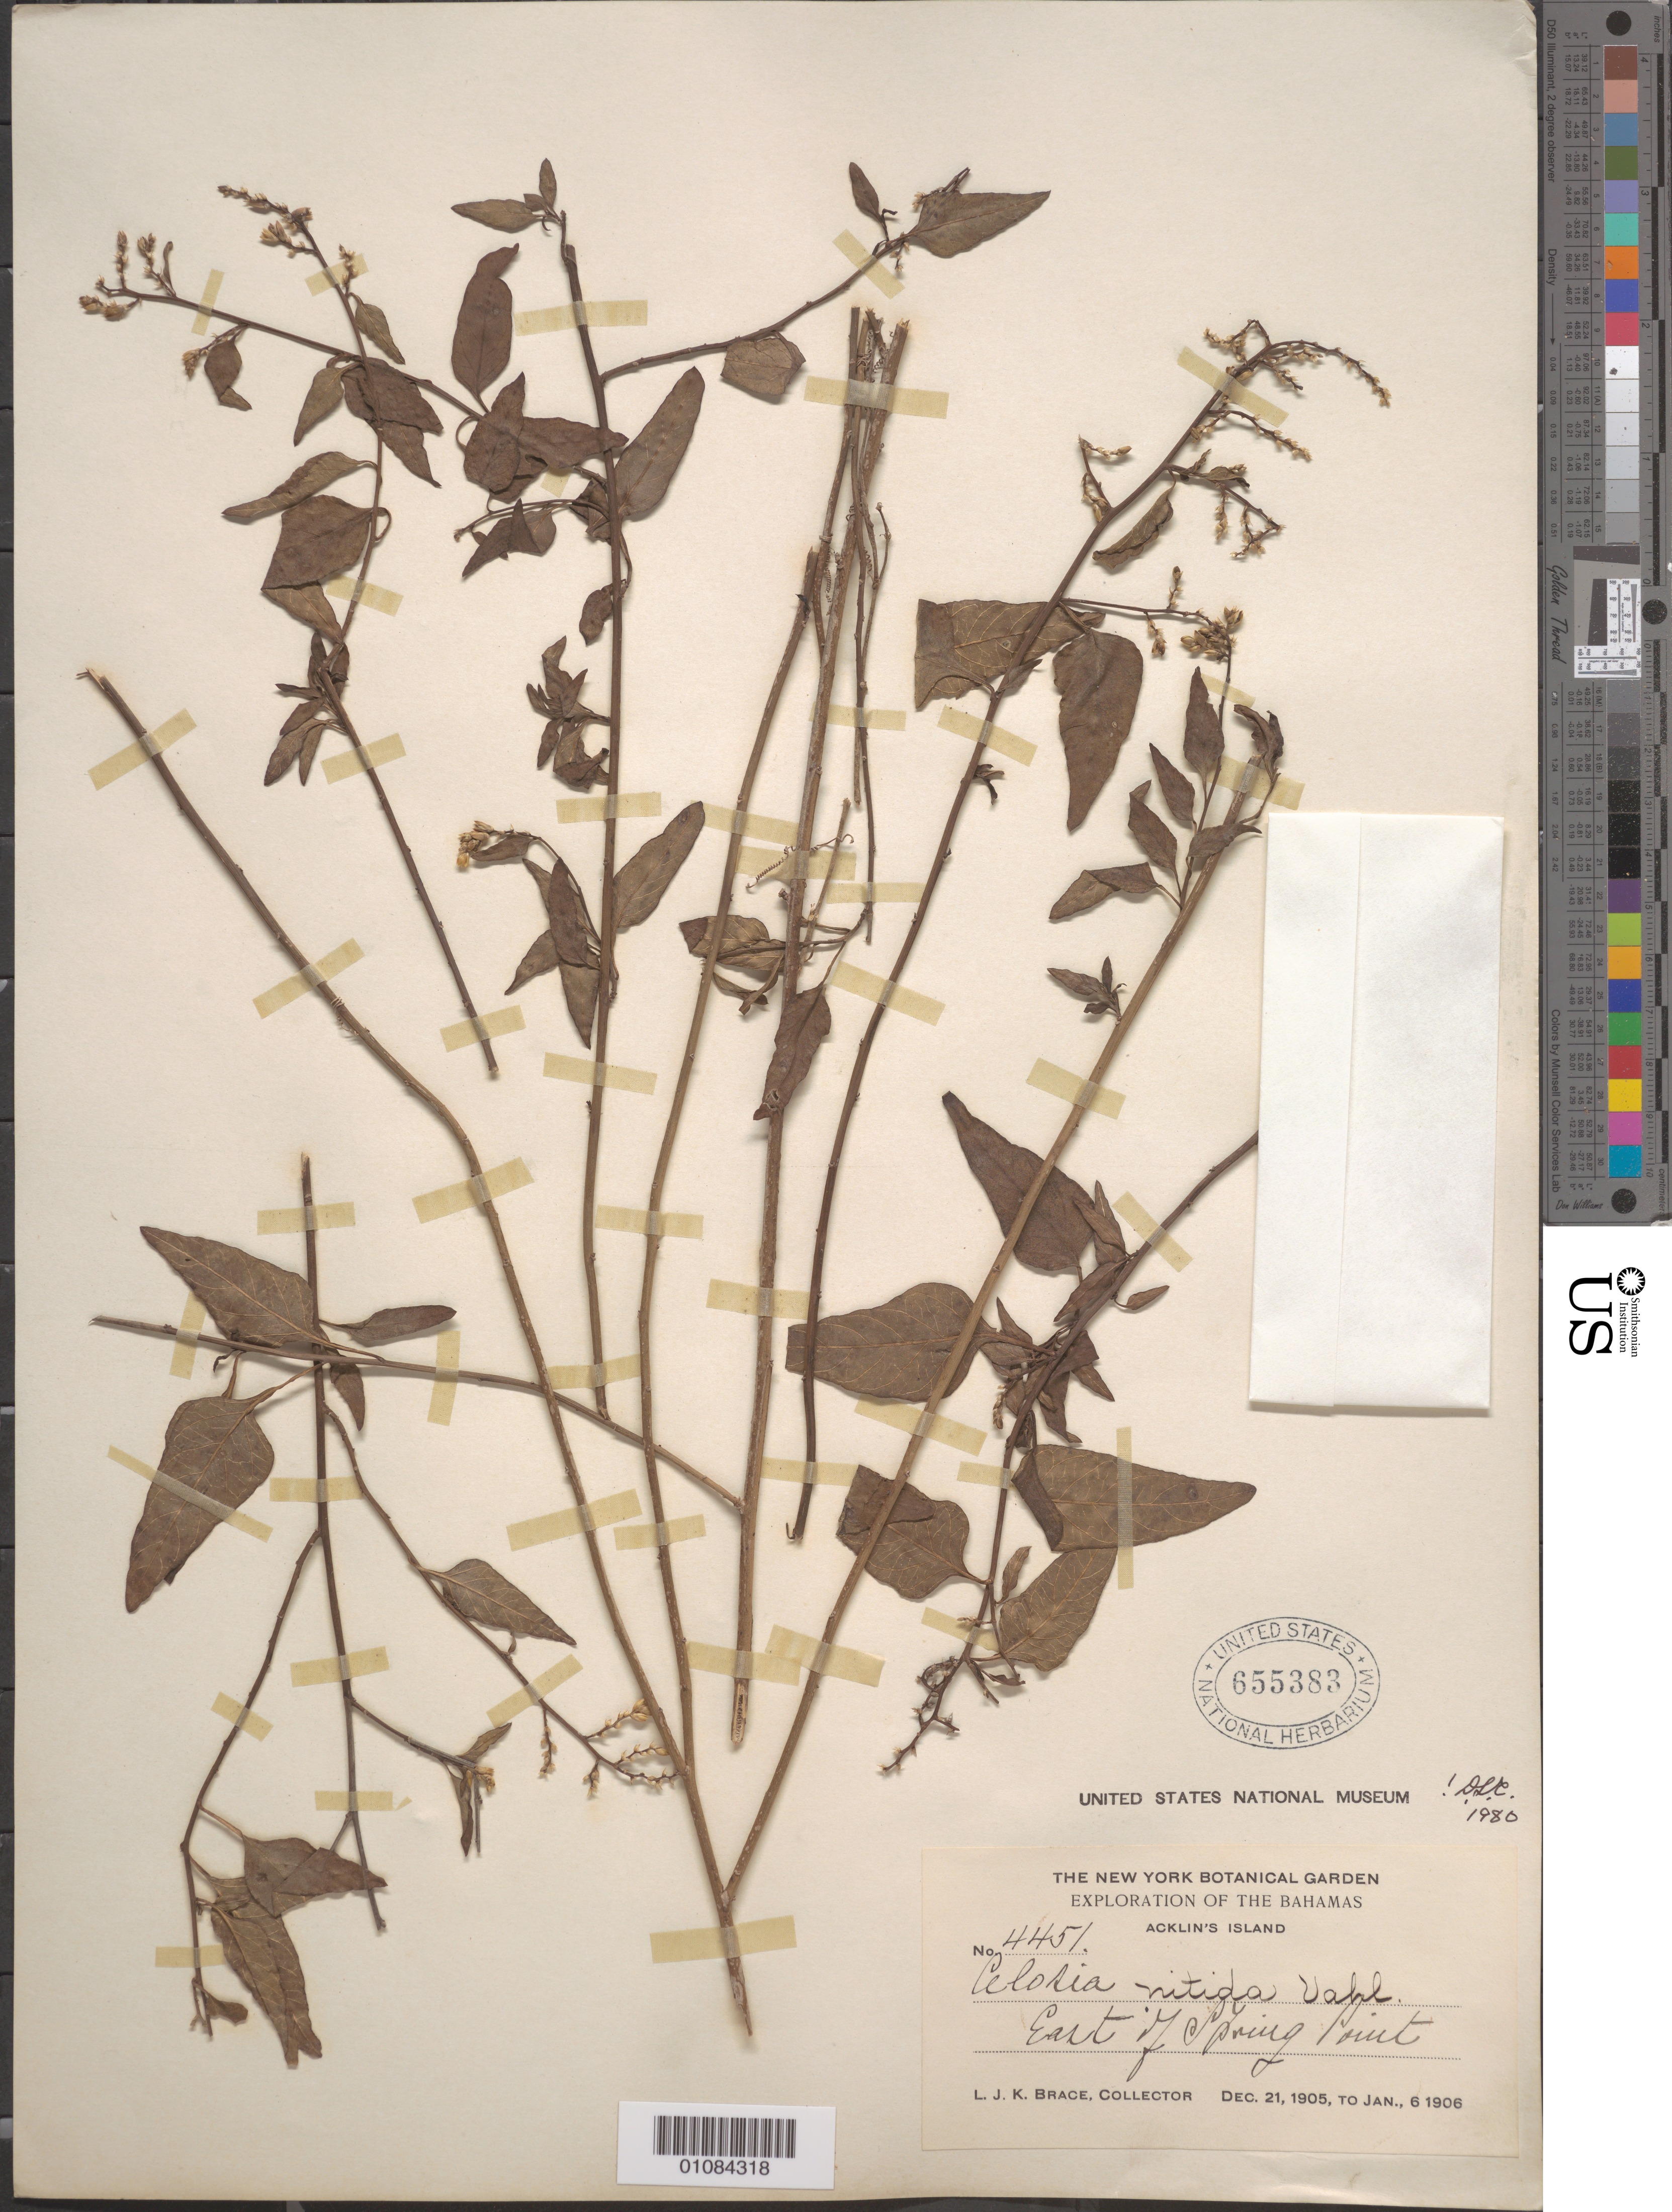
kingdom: Plantae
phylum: Tracheophyta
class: Magnoliopsida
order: Caryophyllales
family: Amaranthaceae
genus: Celosia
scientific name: Celosia nitida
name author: Vahl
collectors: L. J. K. Brace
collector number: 4451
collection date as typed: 21 Dec 1905 to 06 Jan 1906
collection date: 1905-12-21/1906-01-06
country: Bahamas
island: Acklin's I.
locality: E of Spring Point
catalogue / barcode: US 655383